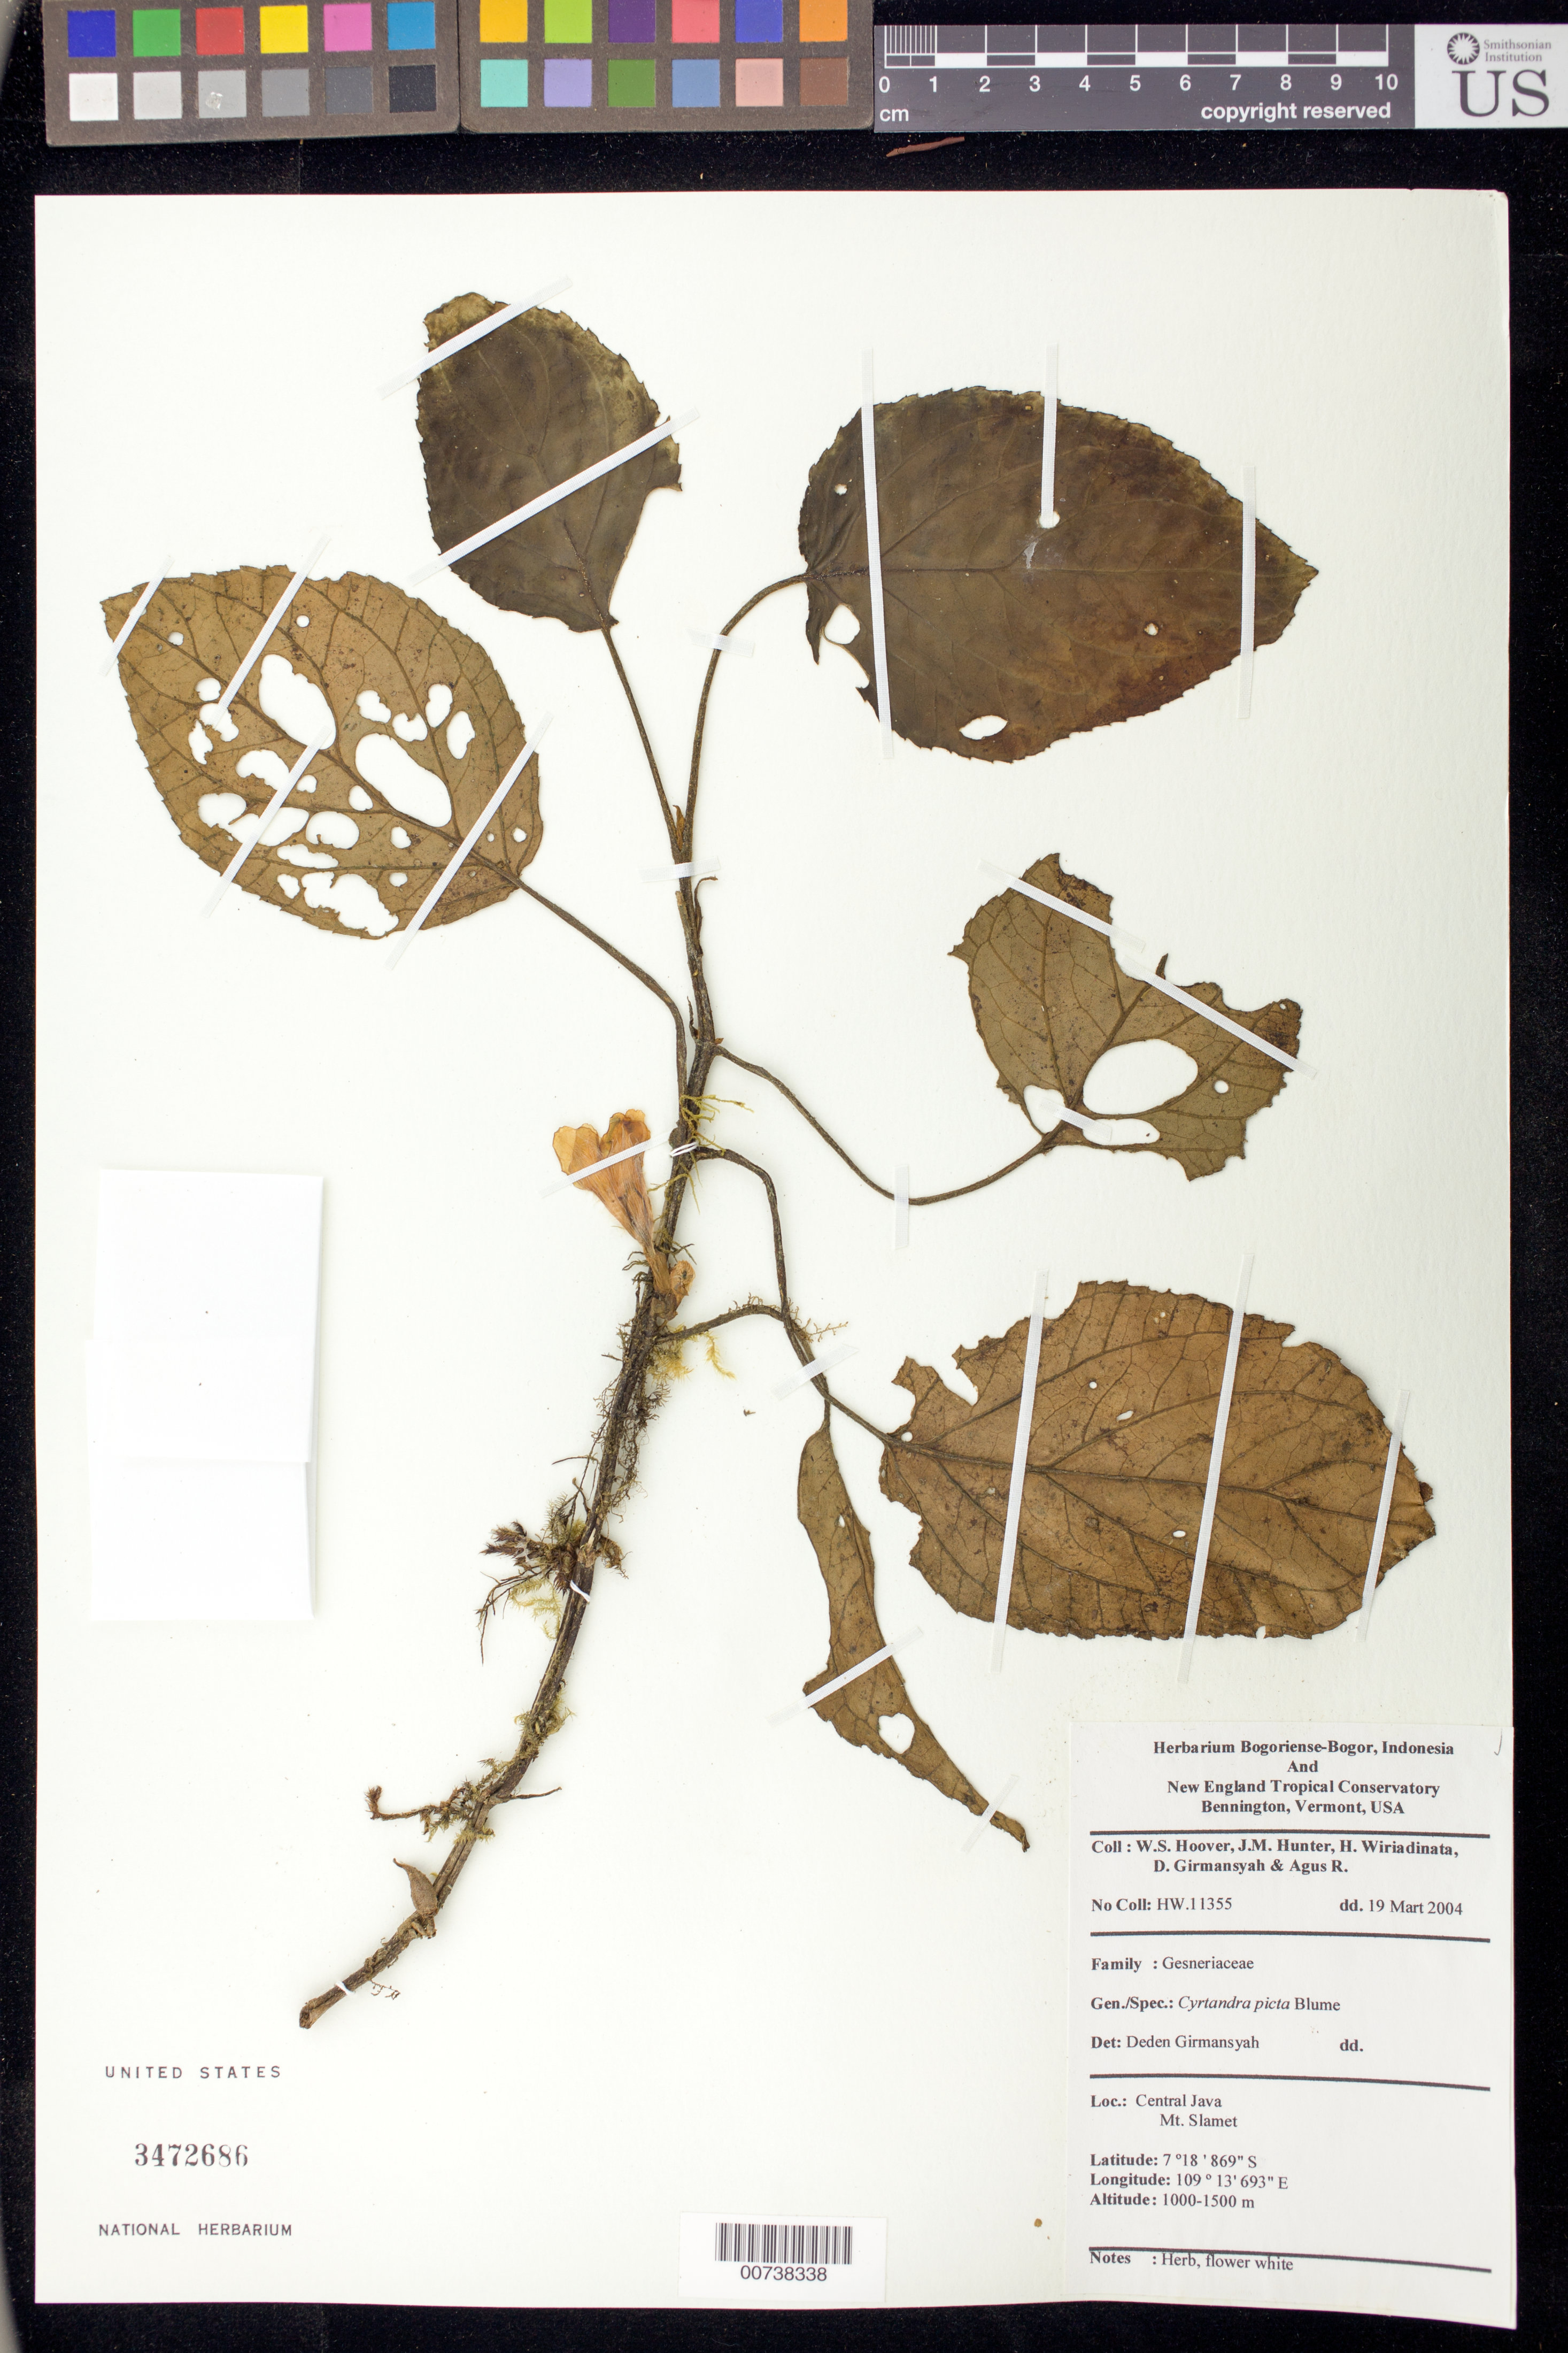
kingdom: Plantae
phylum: Tracheophyta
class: Magnoliopsida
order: Lamiales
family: Gesneriaceae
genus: Cyrtandra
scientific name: Cyrtandra picta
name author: Blume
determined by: Girmansyah, D.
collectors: W. S. Hoover, J. Hunter, H. Wiriadinata, D. Girmansyah & R. Agus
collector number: HW 11355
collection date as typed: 19 Mar 2004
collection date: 2004-03-19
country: Indonesia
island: Java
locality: Central Java, Mt. Slamet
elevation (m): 1000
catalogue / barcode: US 3472686